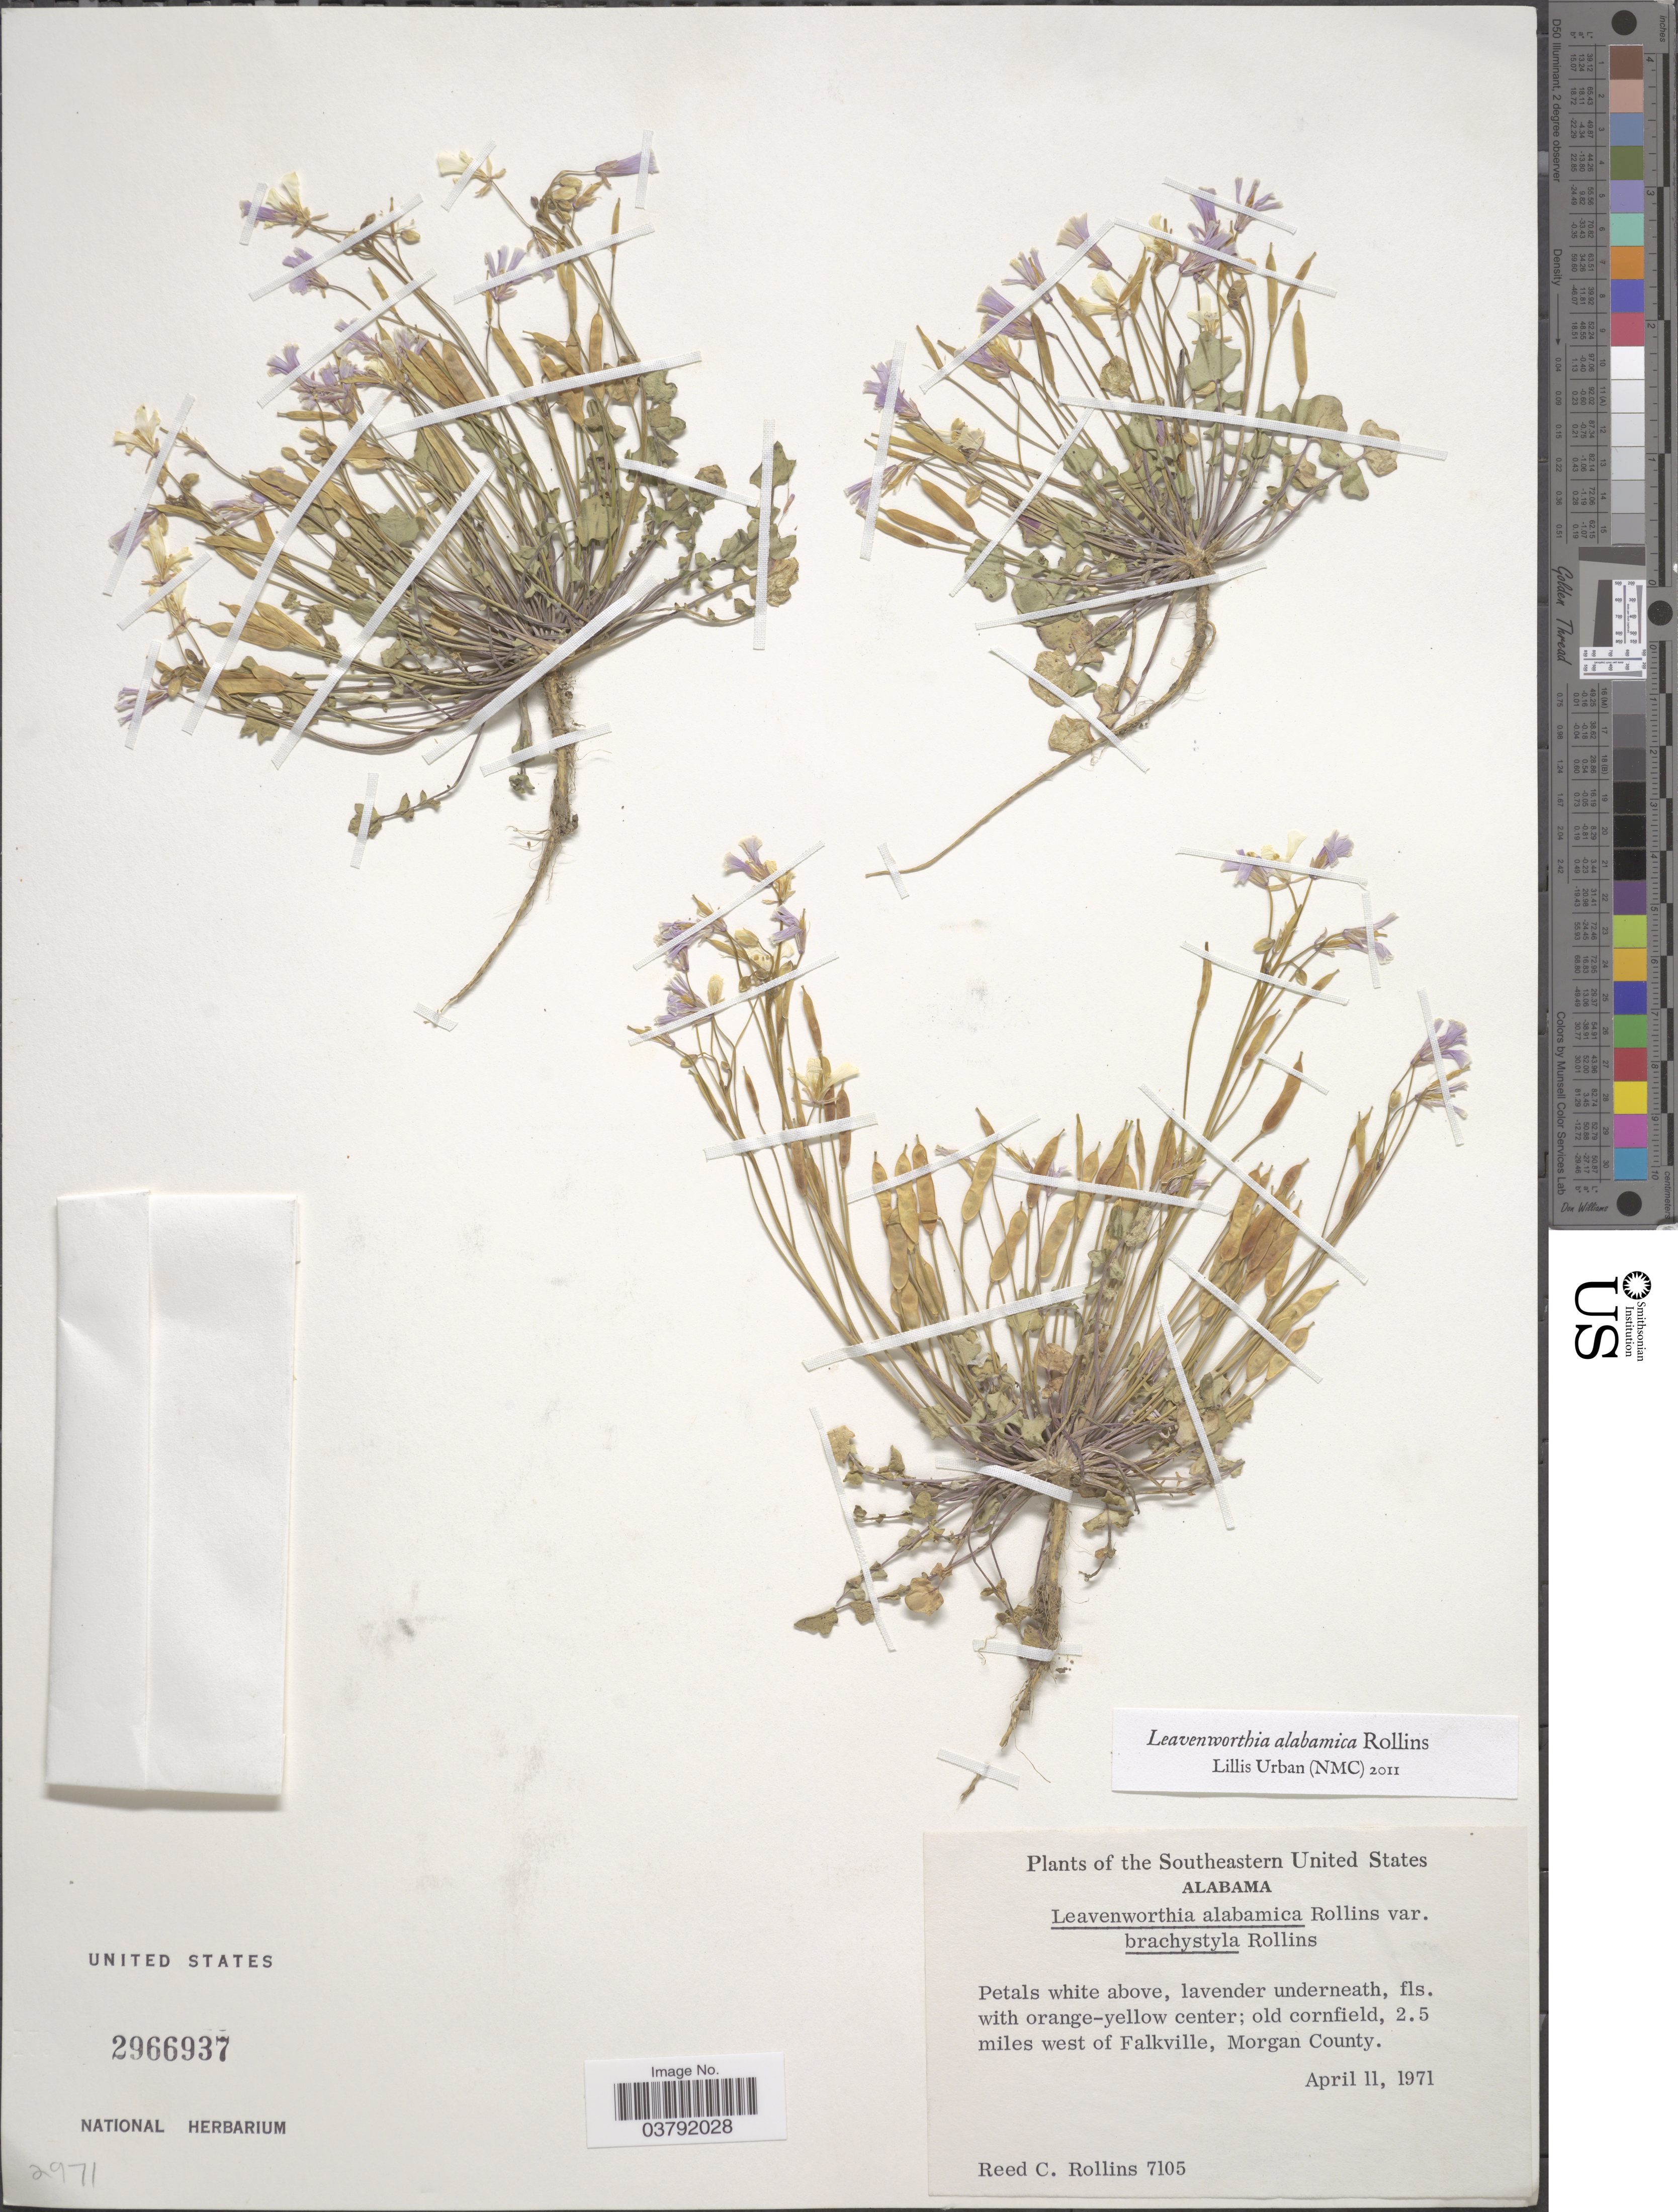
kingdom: Plantae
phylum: Tracheophyta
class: Magnoliopsida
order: Brassicales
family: Brassicaceae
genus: Leavenworthia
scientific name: Leavenworthia alabamica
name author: Rollins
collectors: R. C. Rollins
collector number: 7105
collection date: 1971-04-11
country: United States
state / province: Alabama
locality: Southeastern United States. Old cornfield, 2.5 miles west of Falkville, Morgan County.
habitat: old corn field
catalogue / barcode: US 2966937